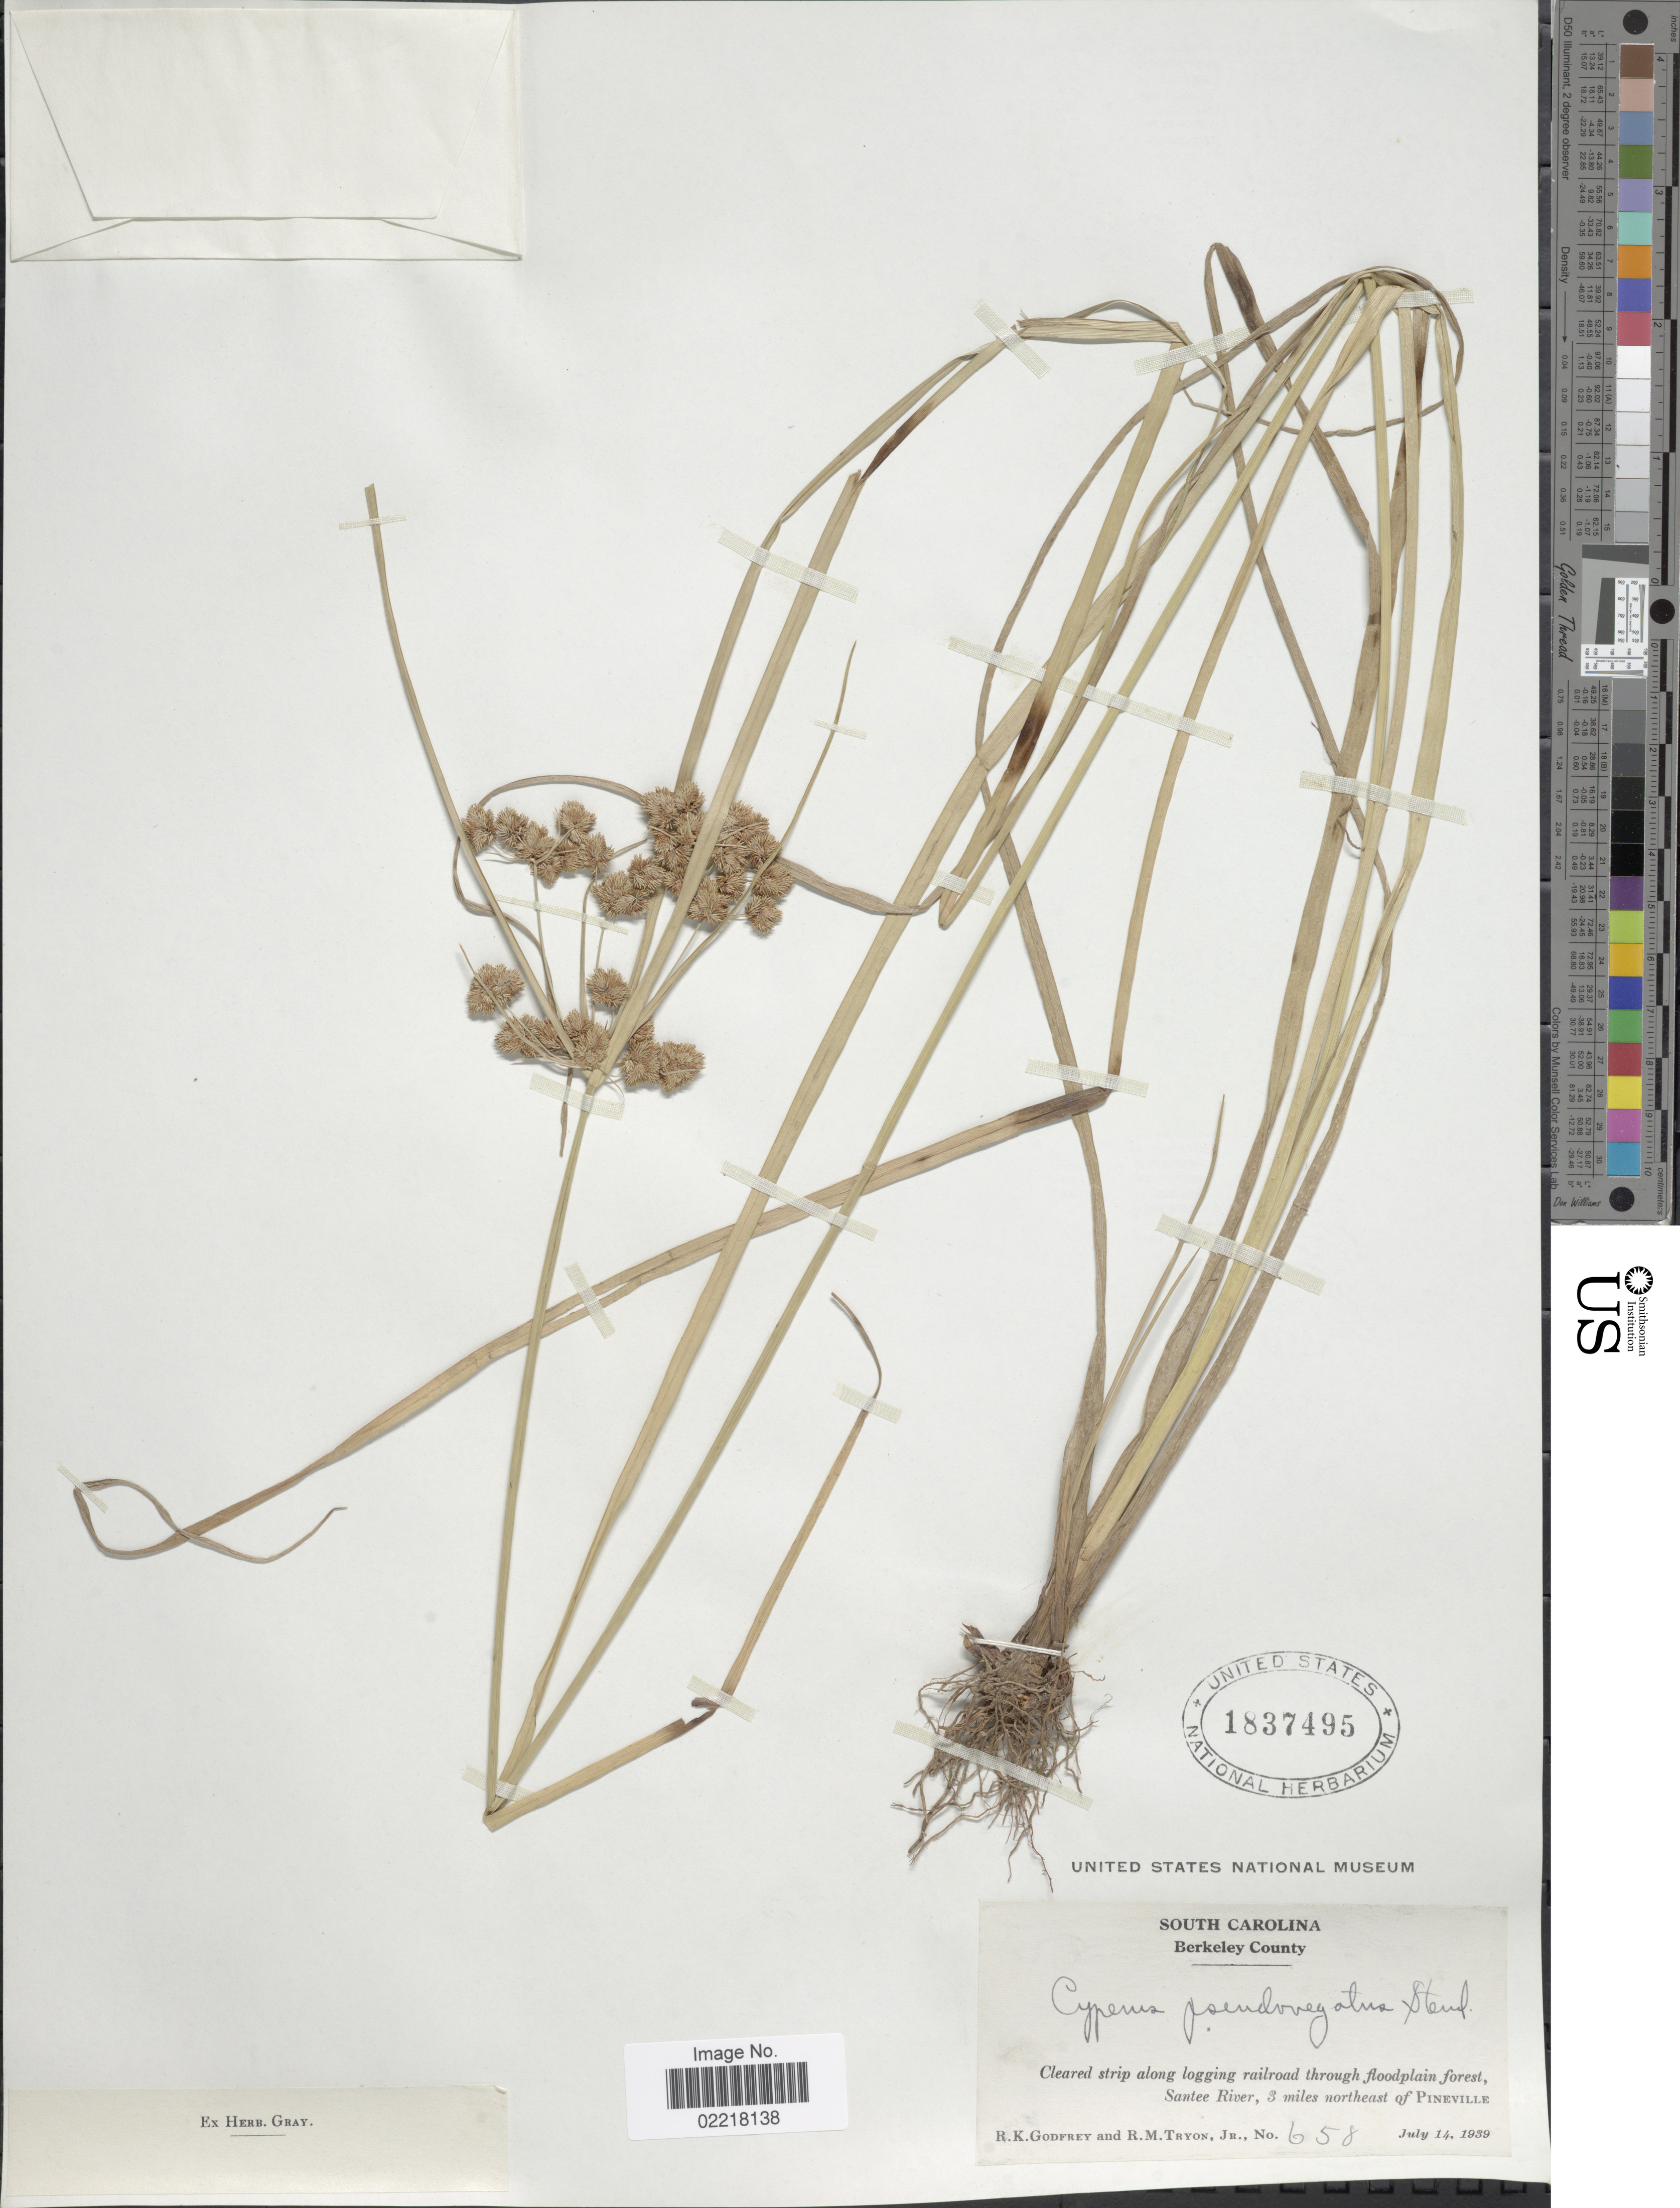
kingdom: Plantae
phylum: Tracheophyta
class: Liliopsida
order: Poales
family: Cyperaceae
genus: Cyperus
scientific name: Cyperus pseudovegetus Steud.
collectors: R. K. Godfrey & R. M. Tryon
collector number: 658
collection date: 1939-07-14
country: United States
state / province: South Carolina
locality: Berkeley County. Cleared strip along logging railroad through floodplain forest, Santee River, 3 miles northeast of Pineville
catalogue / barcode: US 1837495